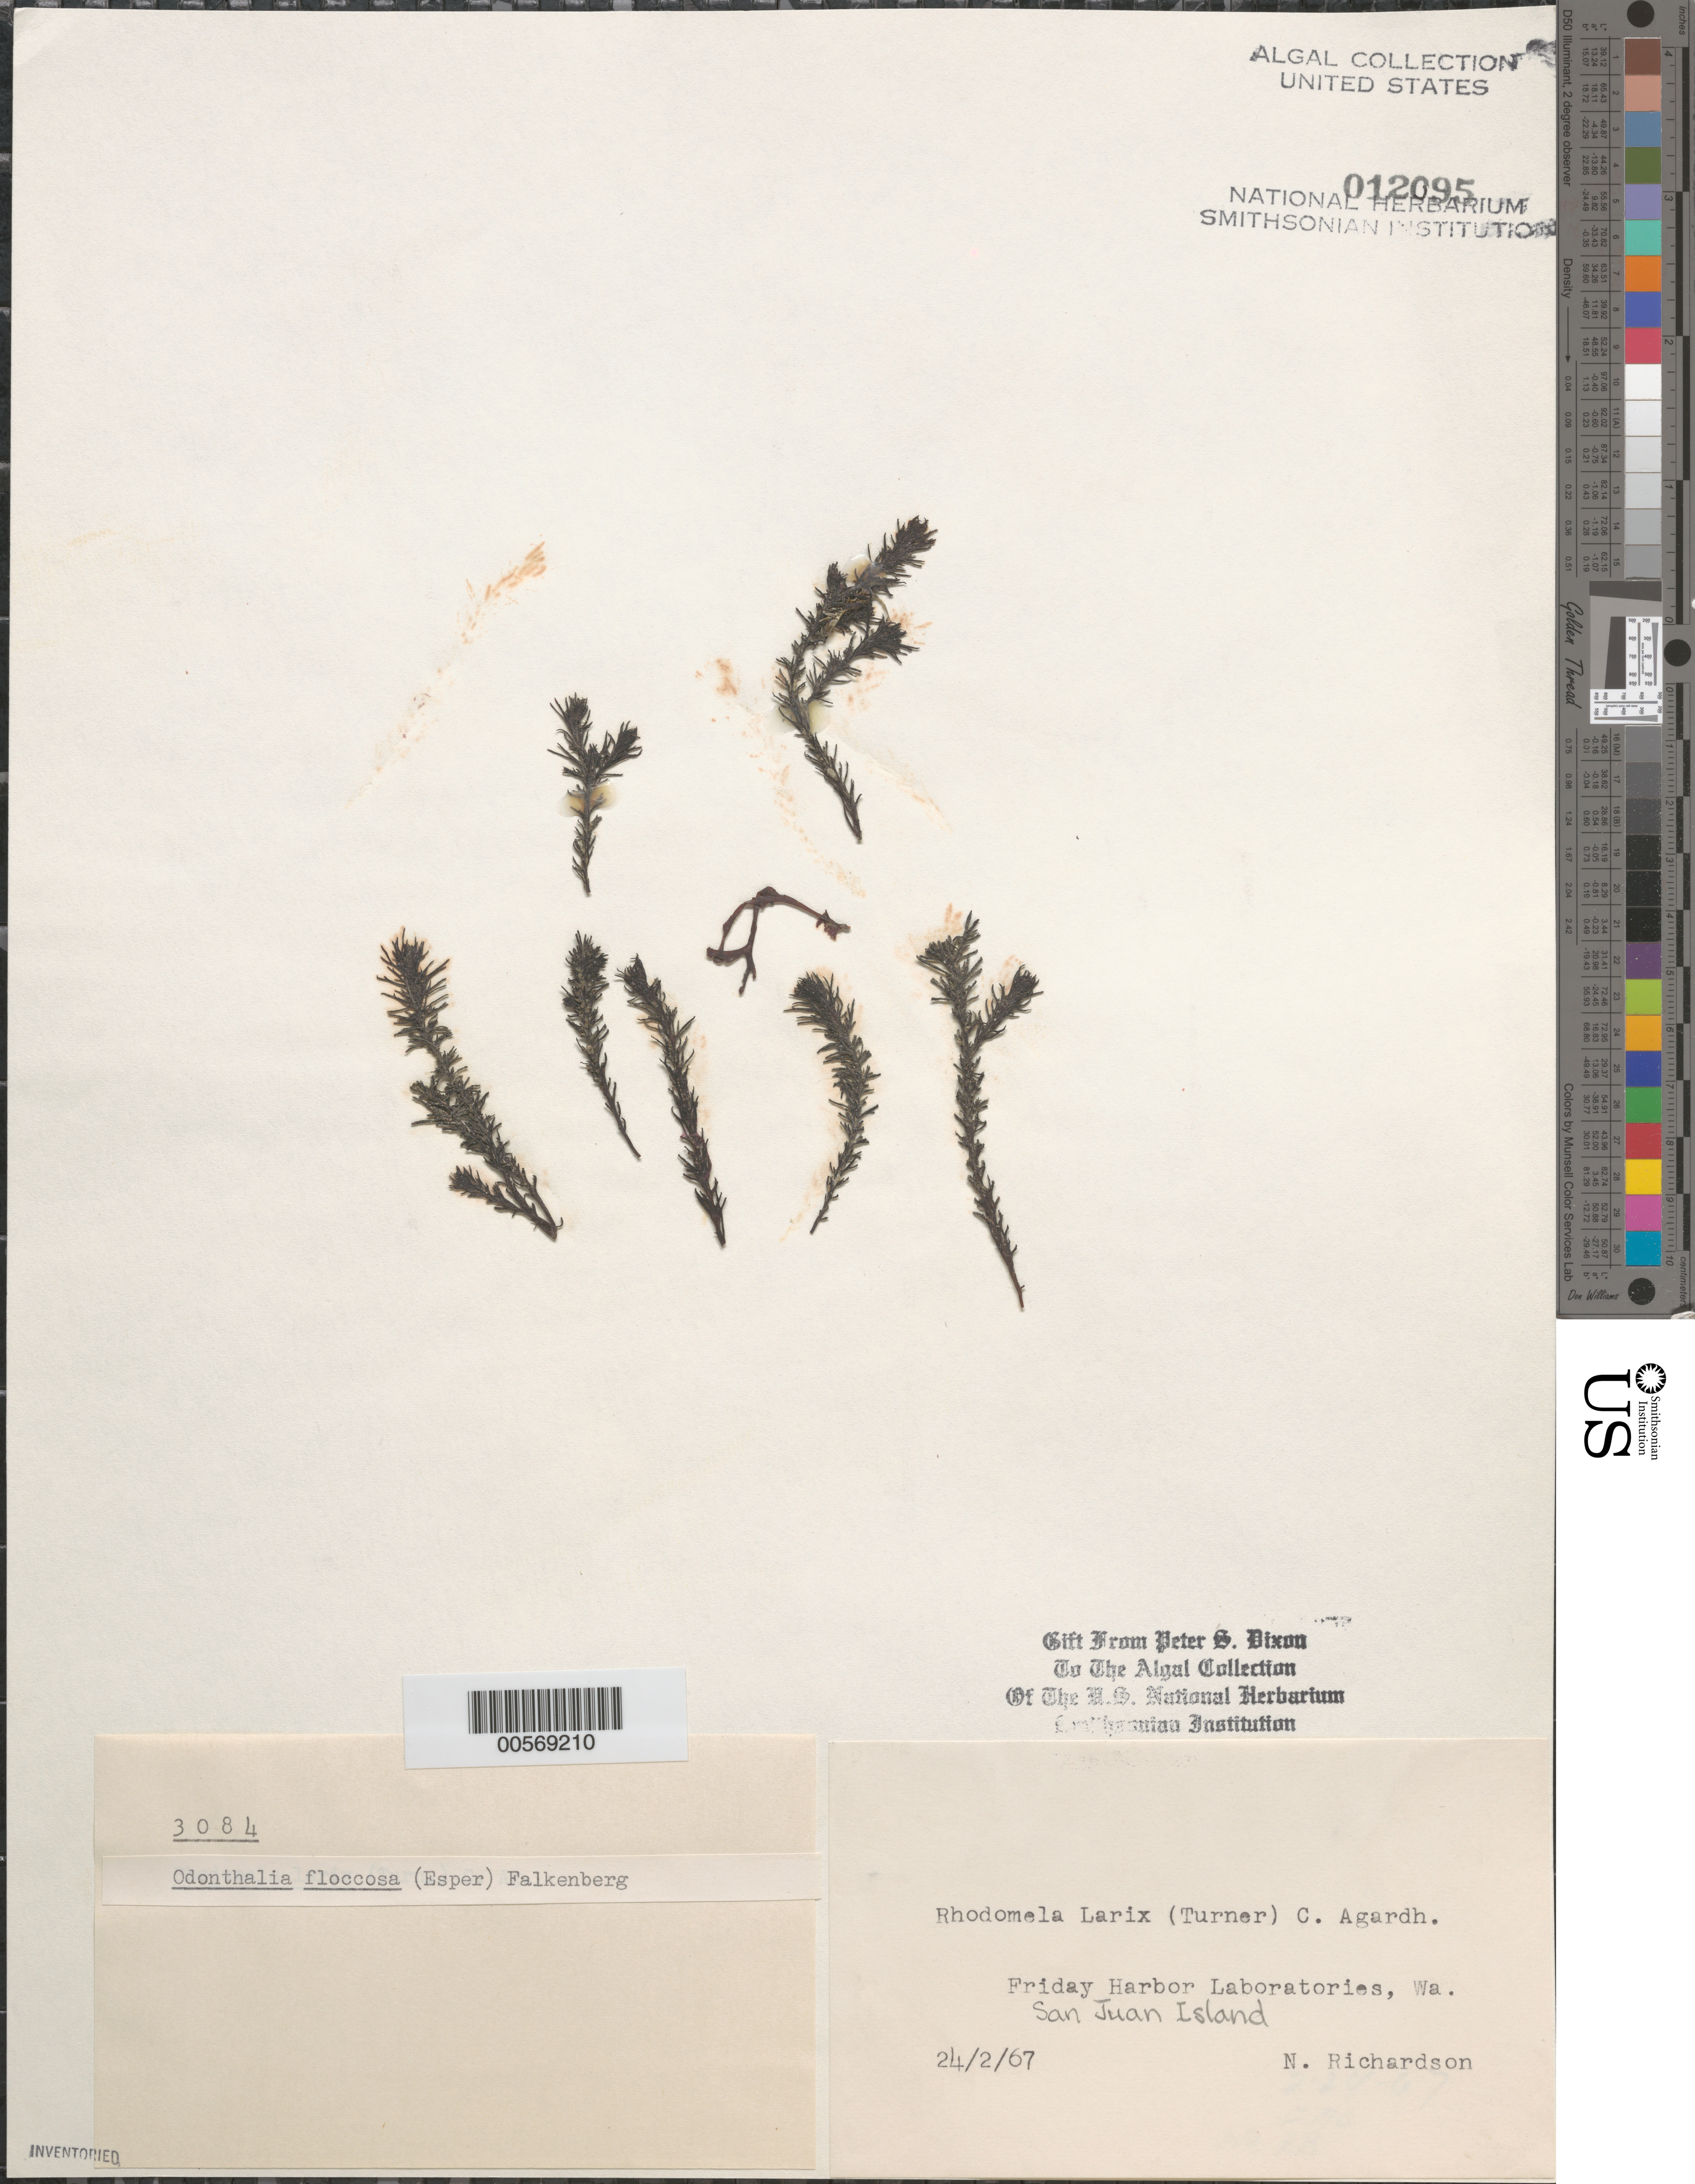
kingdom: Plantae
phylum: Rhodophyta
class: Florideophyceae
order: Ceramiales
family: Rhodomelaceae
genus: Odonthalia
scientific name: Odonthalia floccosa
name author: (Esper) Falkenb.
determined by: Dixon, P. S.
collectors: N. Richardson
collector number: PSD 3084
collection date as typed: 24 Feb 1967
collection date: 1967-02-24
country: United States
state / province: Washington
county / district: San Juan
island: San Juan Island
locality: Friday Harbor Laboratories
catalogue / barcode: US 12095